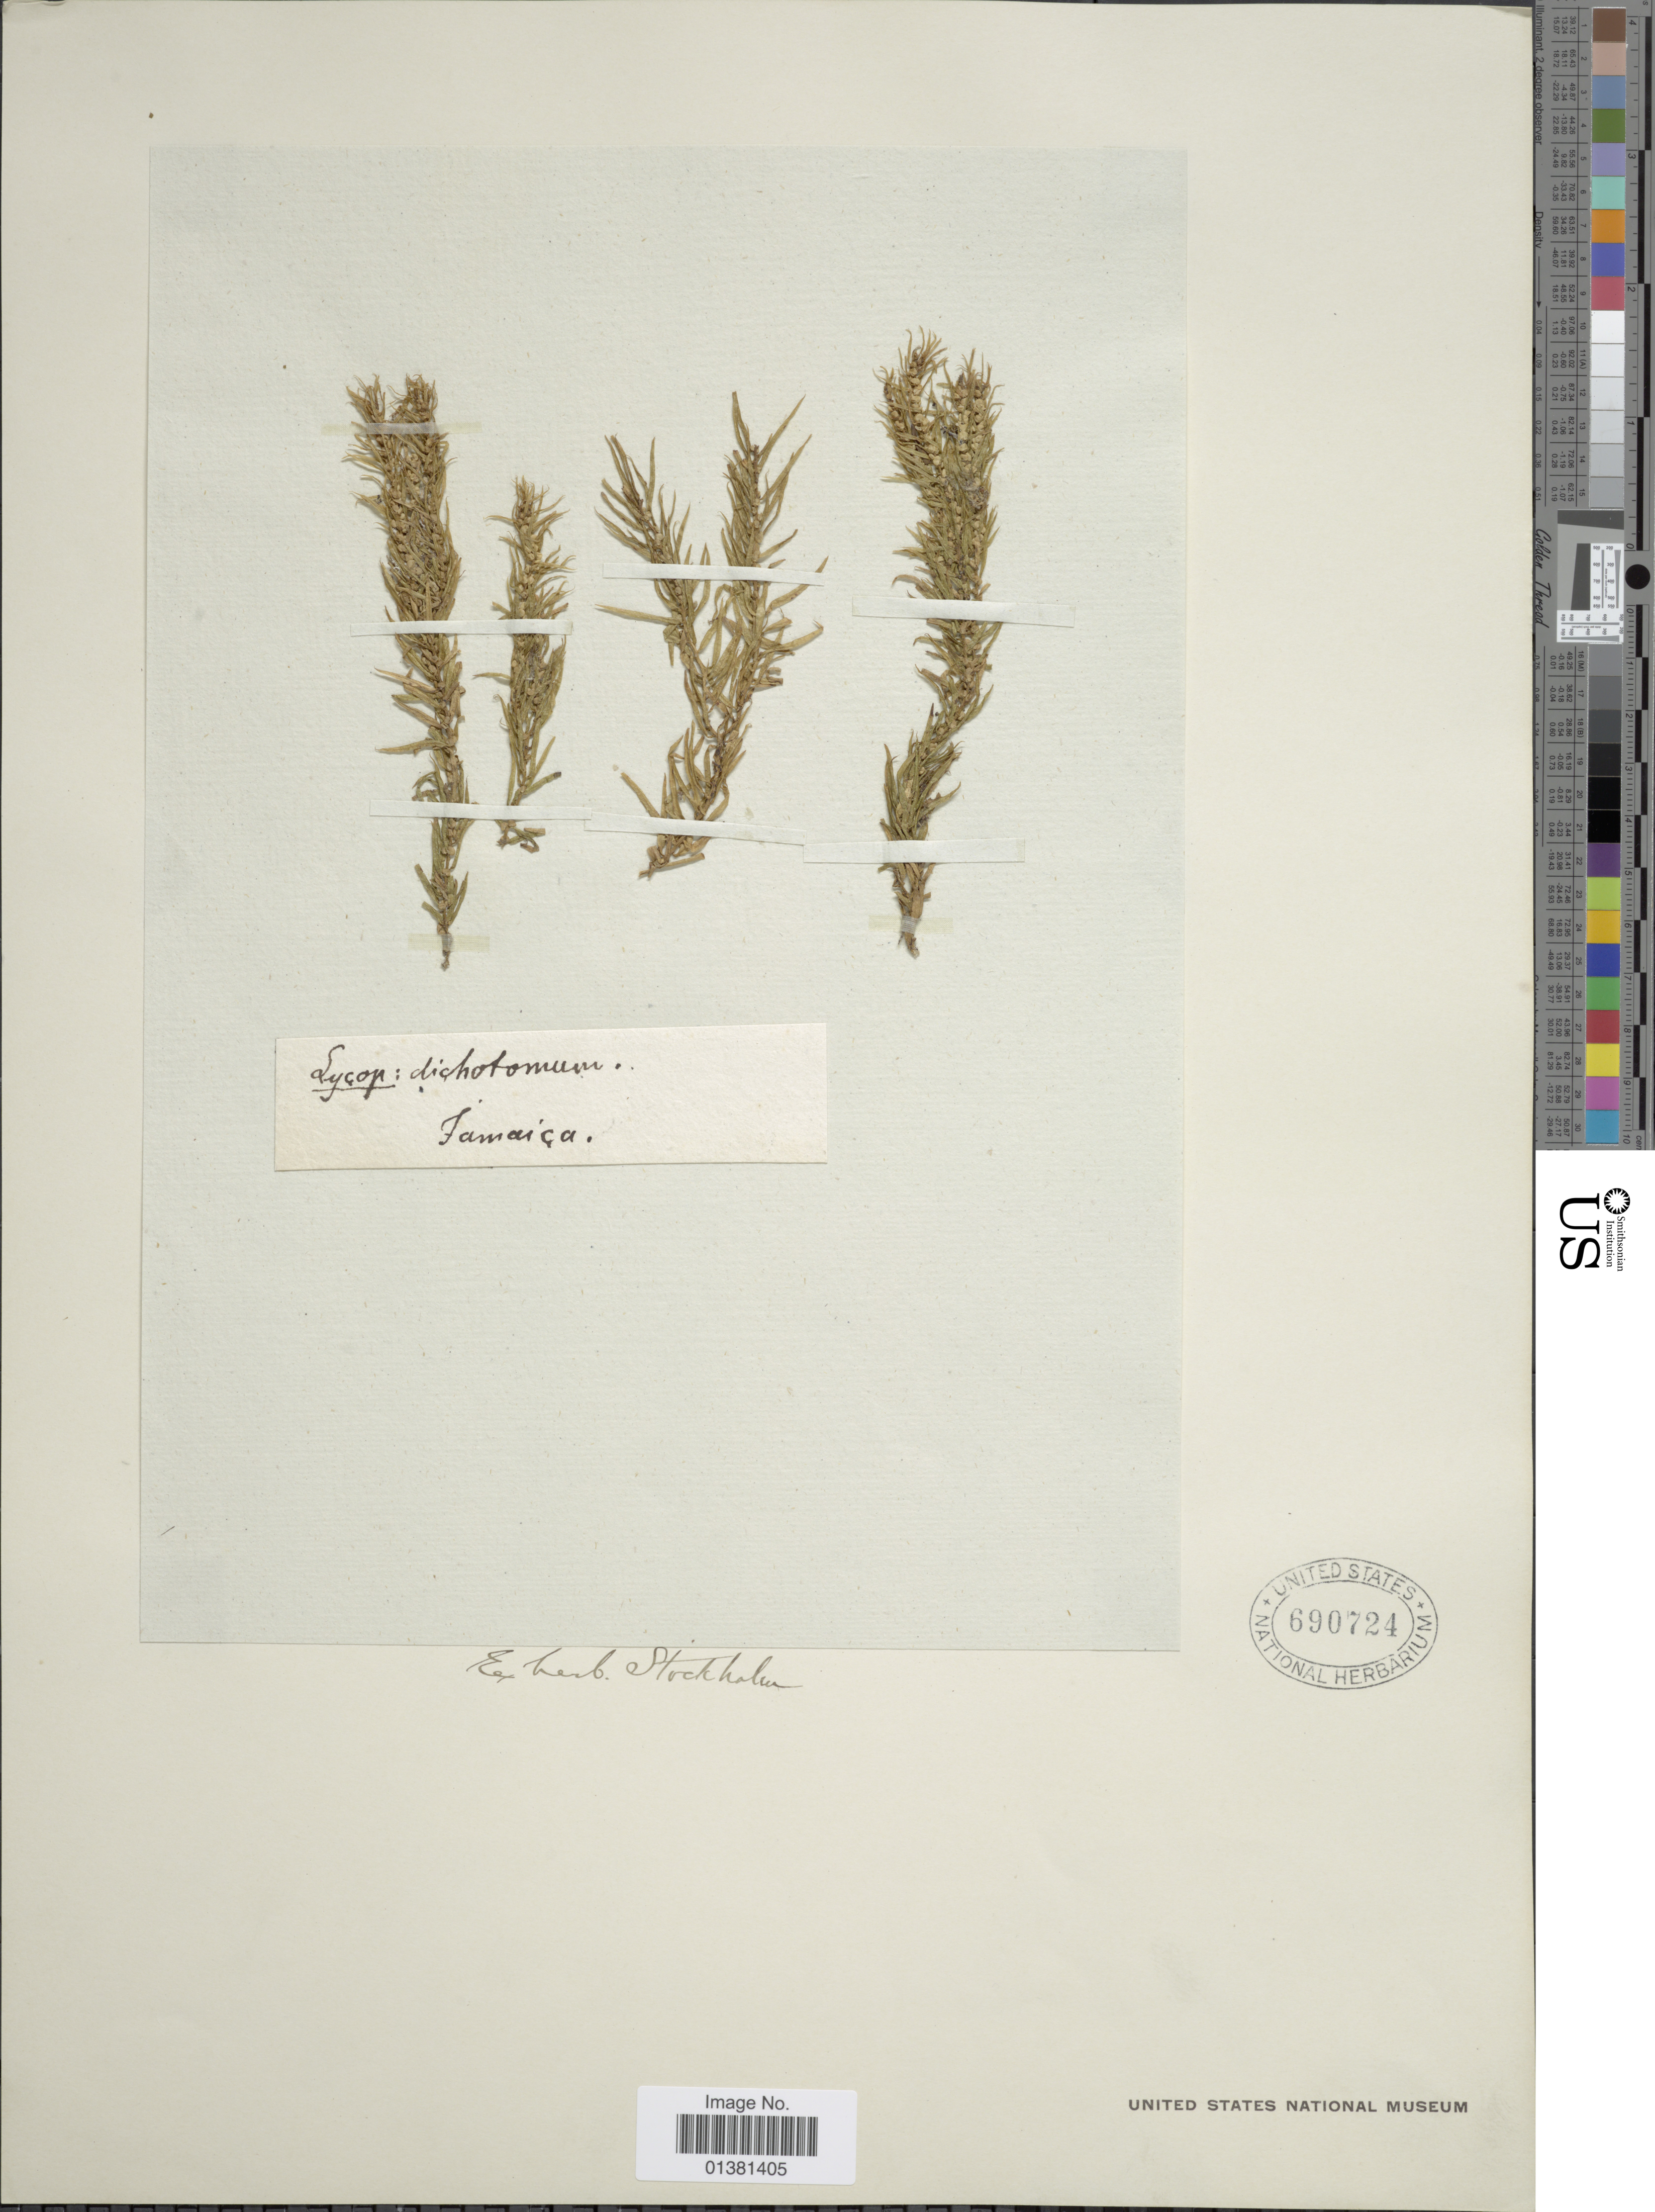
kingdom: Plantae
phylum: Tracheophyta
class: Lycopodiopsida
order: Lycopodiales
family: Lycopodiaceae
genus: Phlegmariurus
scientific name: Phlegmariurus linifolius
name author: (L.) B. Øllg.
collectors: ex herb. Stockholm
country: Jamaica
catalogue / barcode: US 690724